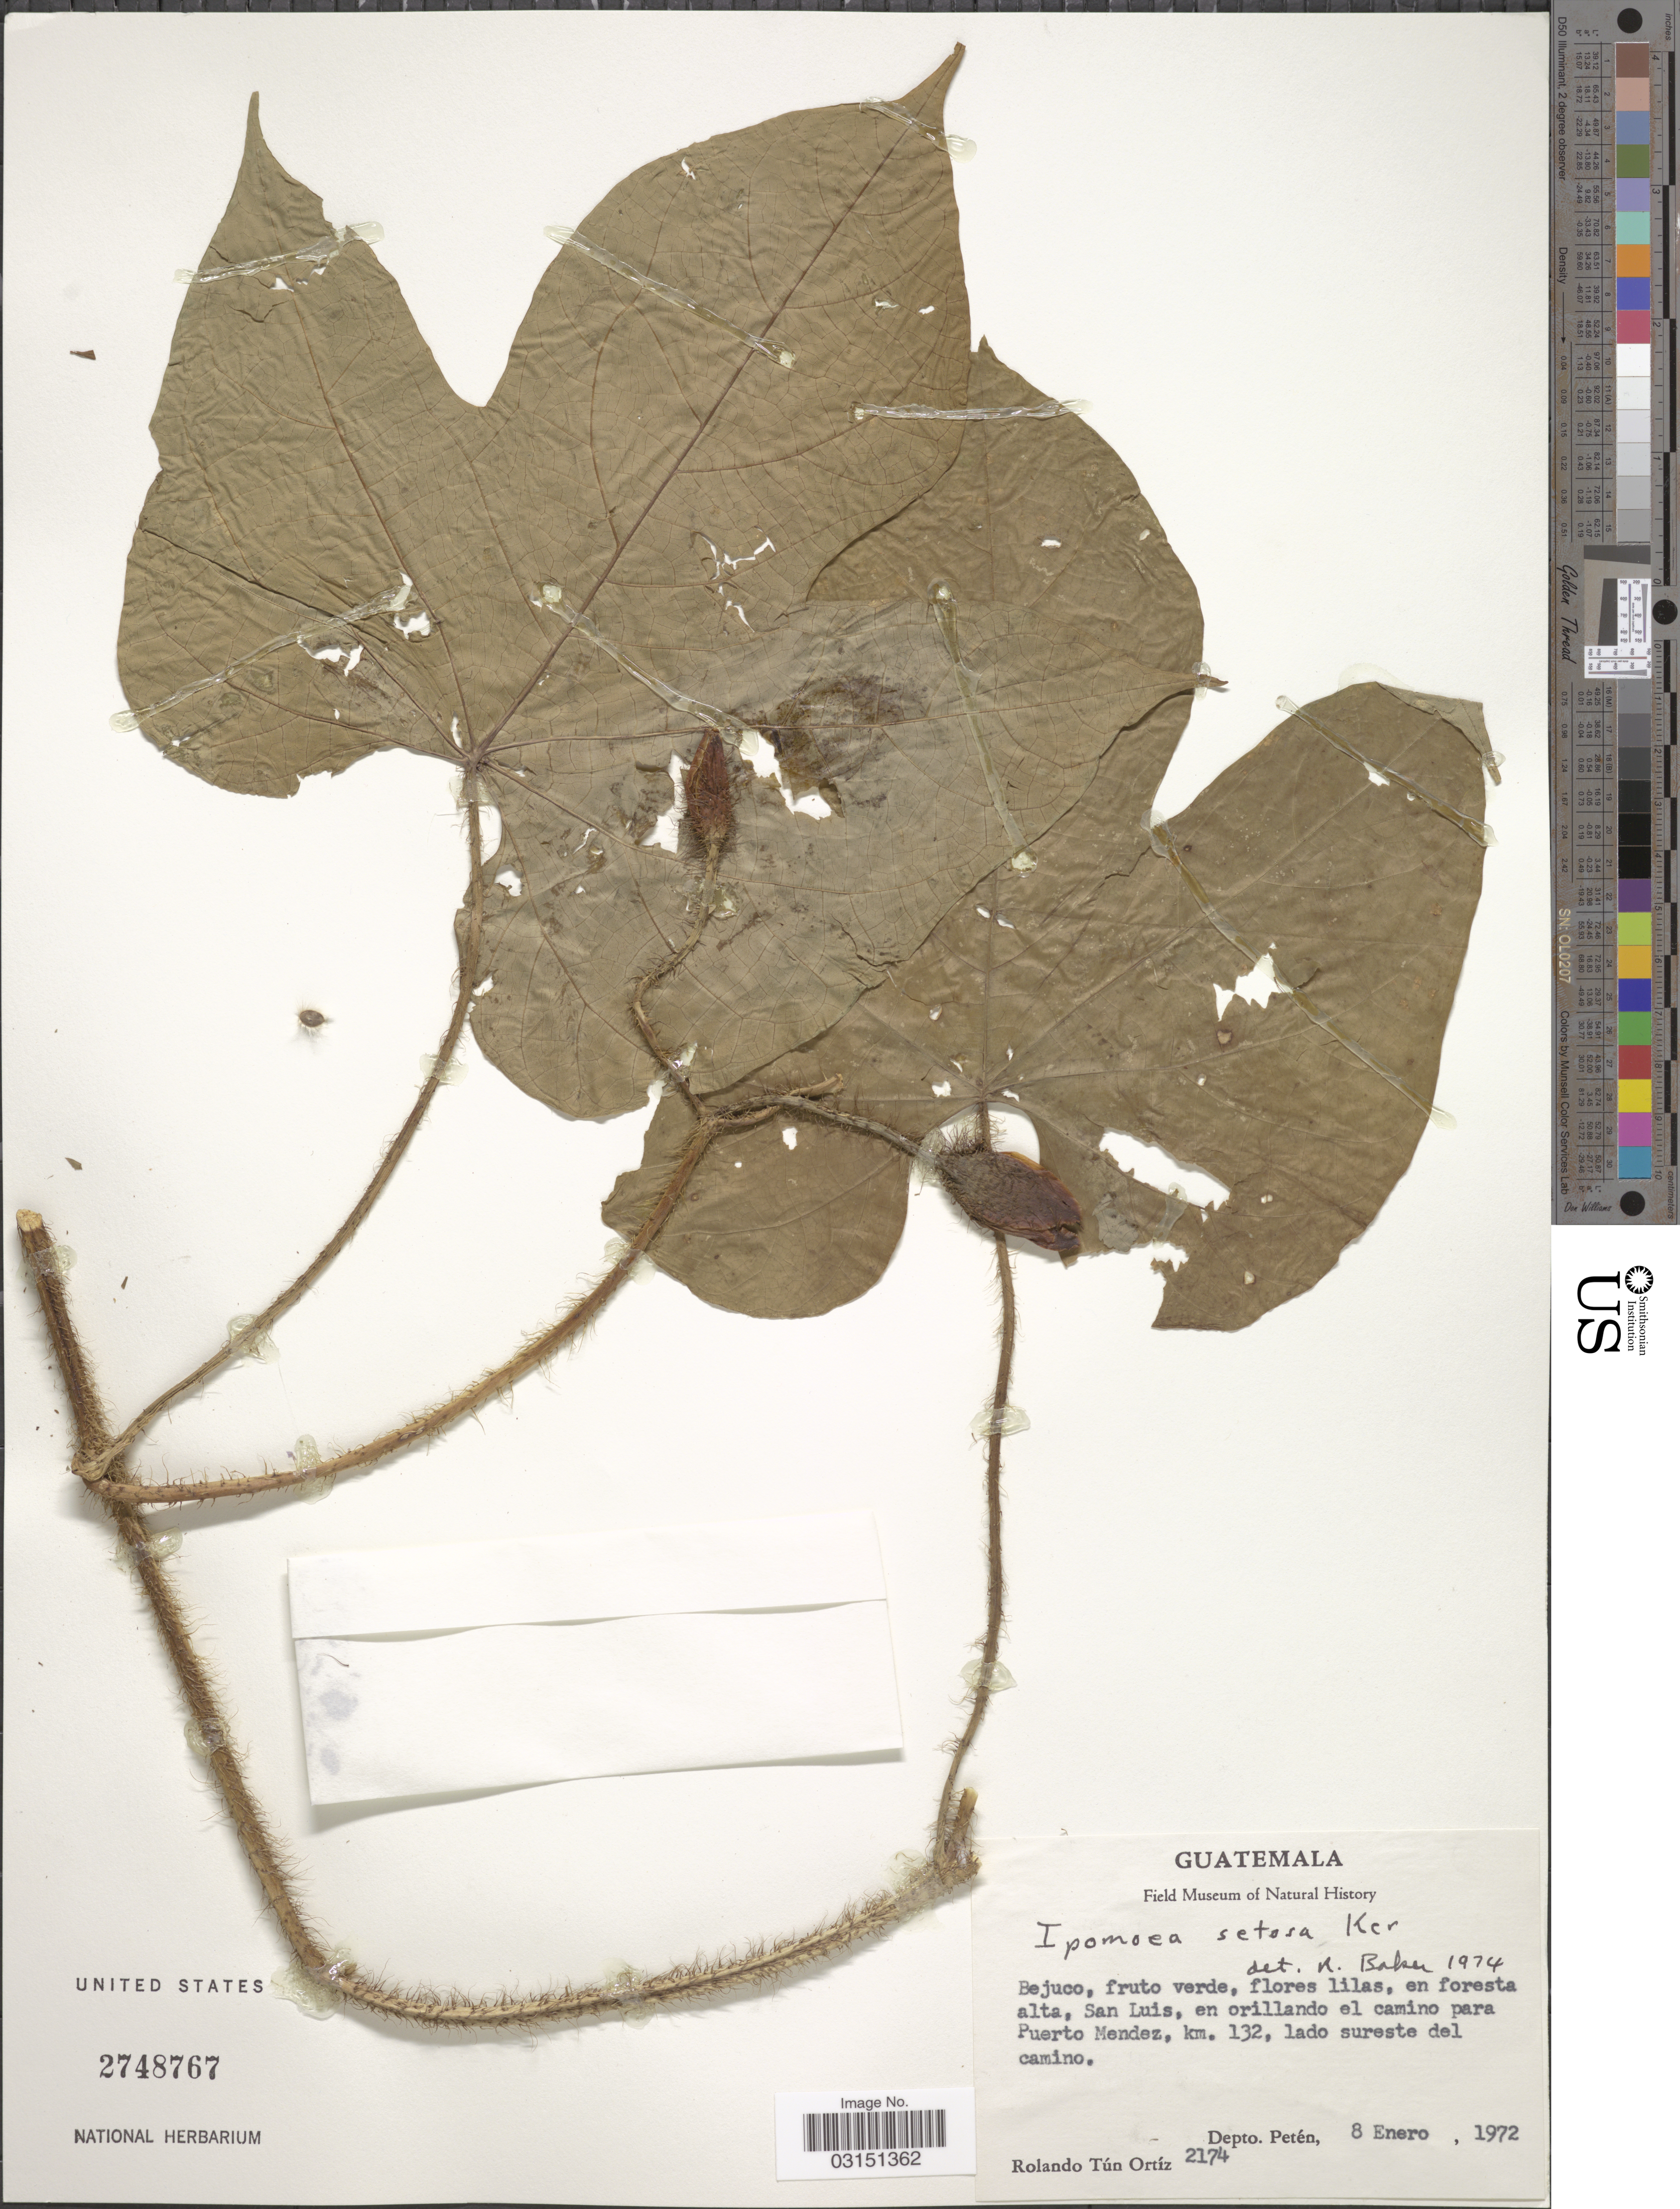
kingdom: Plantae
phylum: Tracheophyta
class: Magnoliopsida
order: Solanales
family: Convolvulaceae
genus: Ipomoea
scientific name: Ipomoea setosa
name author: Ker Gawl.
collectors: R. Ortiz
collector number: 2174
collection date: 1972-01-08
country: Guatemala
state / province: El Petén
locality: En foresta alta, San Luis, en orillando el camino para Puerto Mendez, km. 132, lado sureste del camino. Depto. Petén.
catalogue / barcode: US 2748767